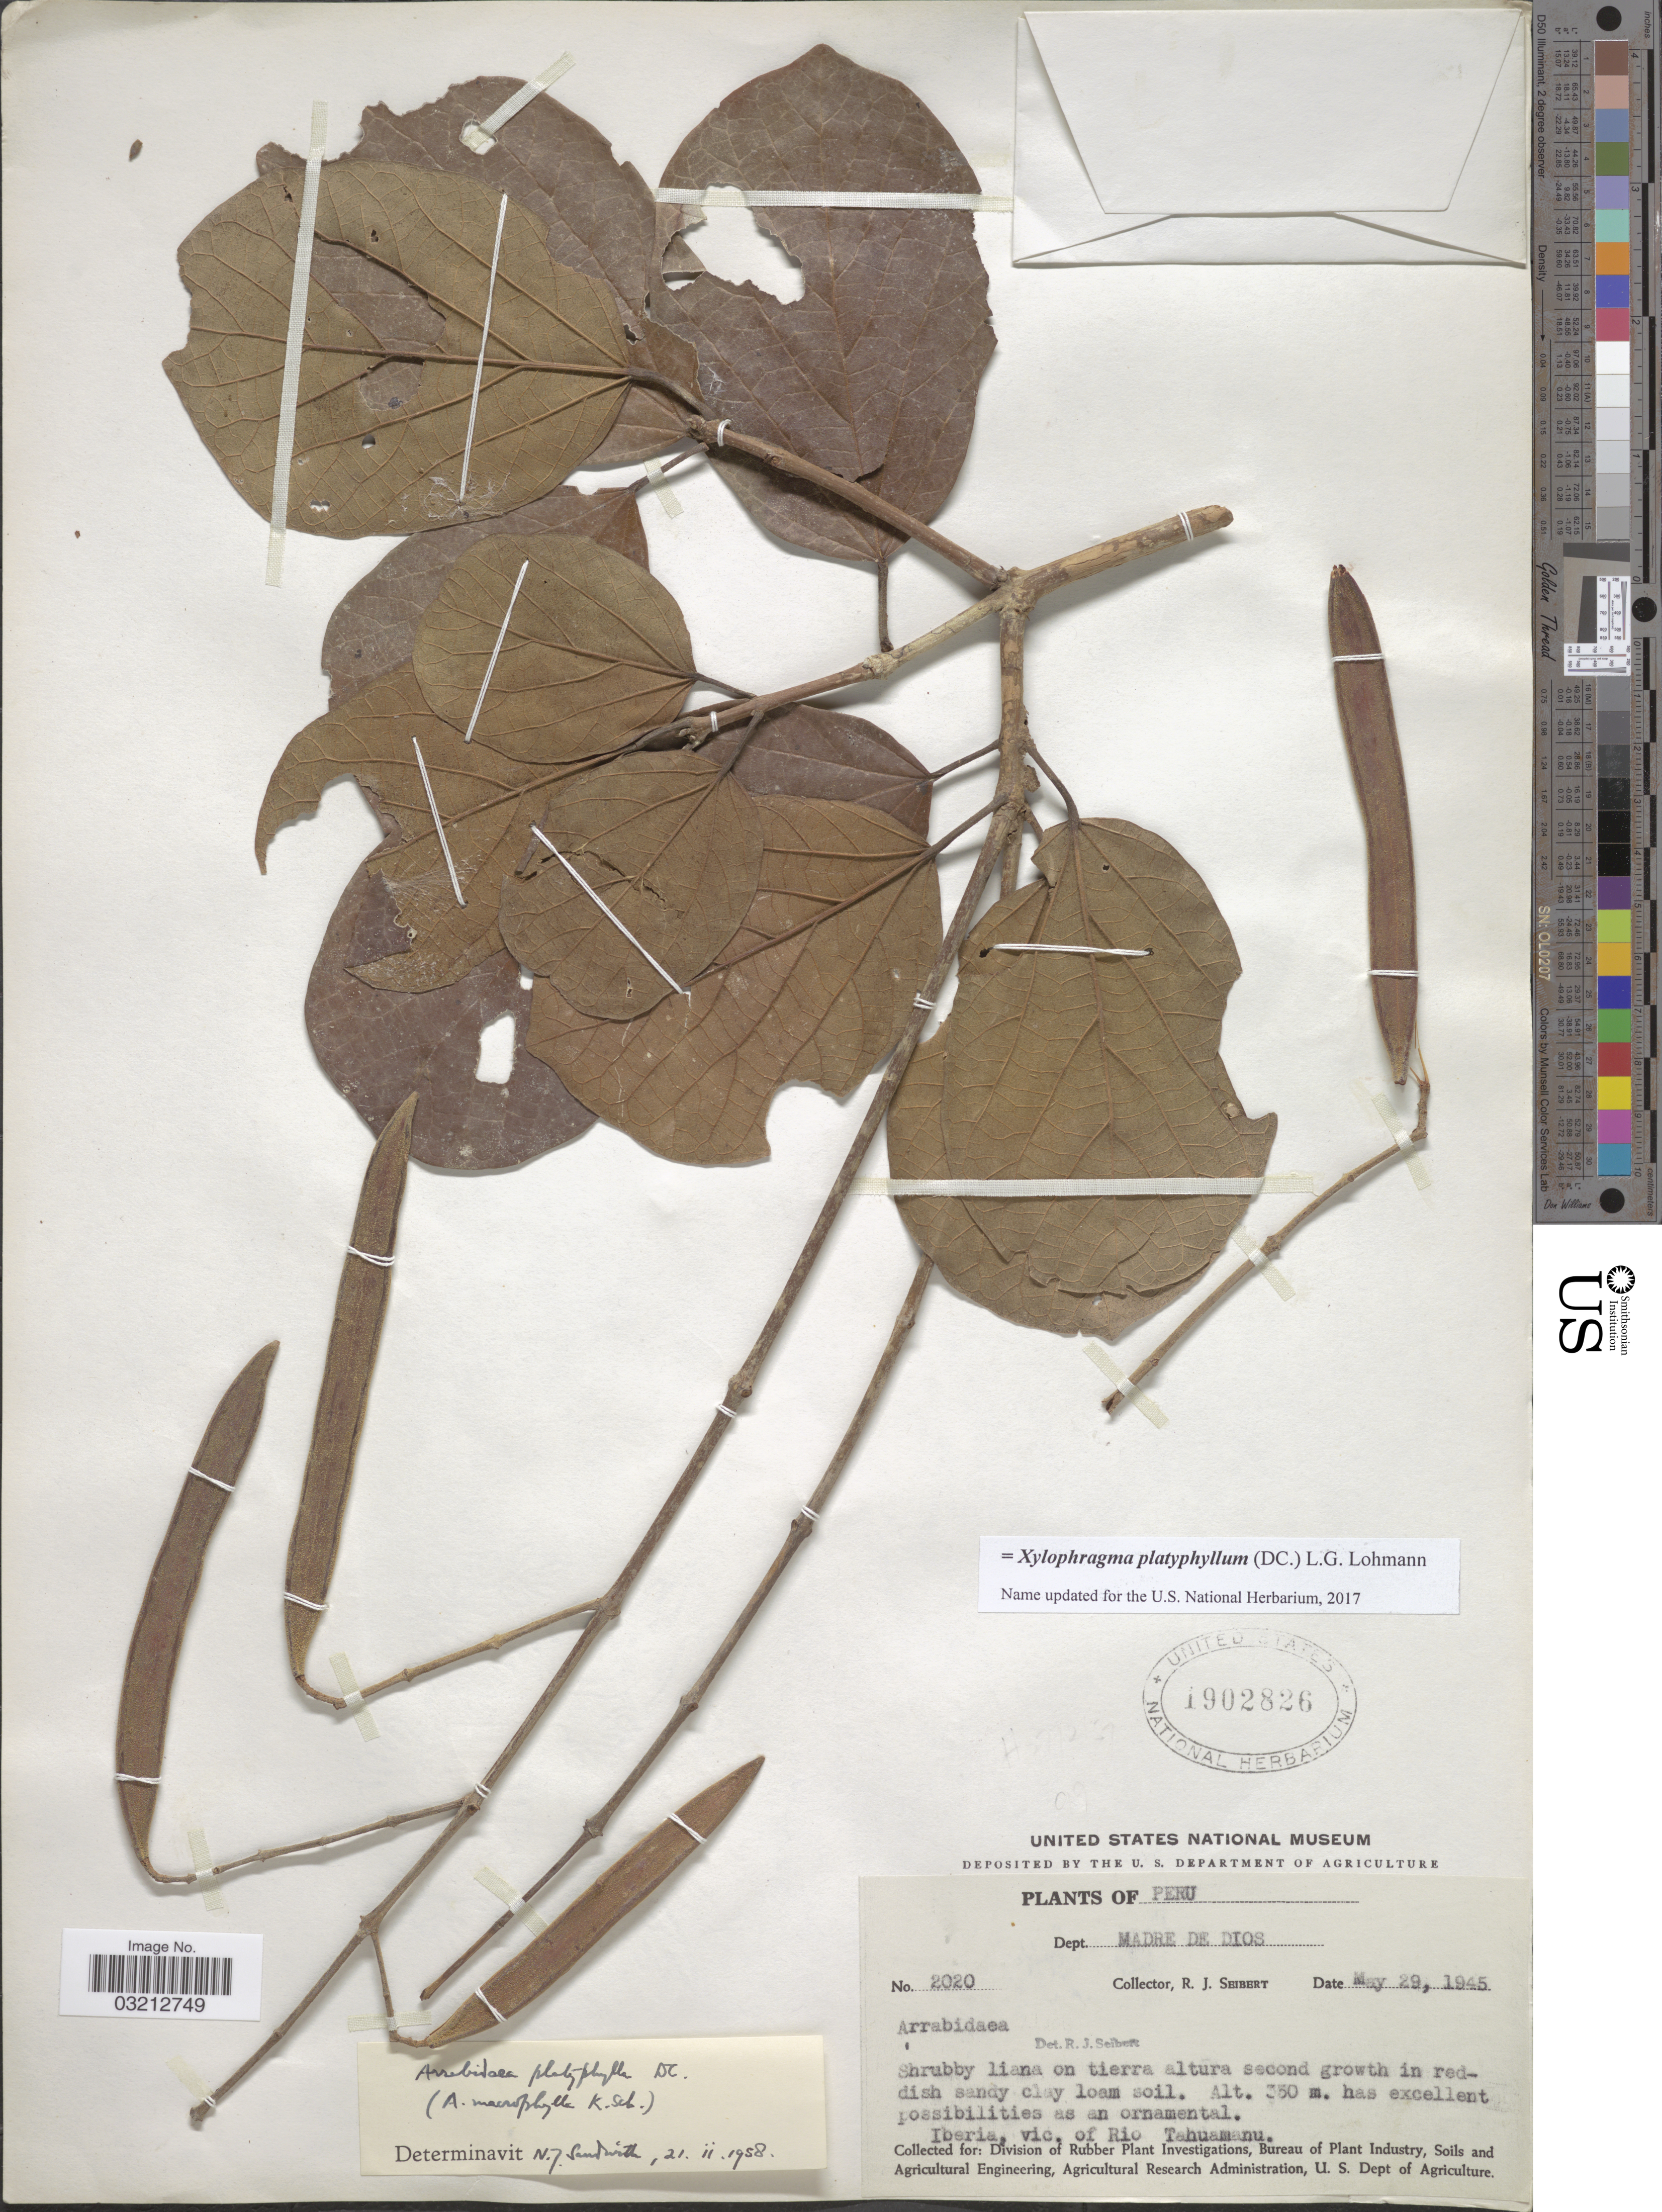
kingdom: Plantae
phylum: Tracheophyta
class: Magnoliopsida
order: Lamiales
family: Bignoniaceae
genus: Xylophragma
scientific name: Xylophragma platyphyllum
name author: (DC.) L.G. Lohmann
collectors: R. J. Seibert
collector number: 2020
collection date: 1945-05-29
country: Peru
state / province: Madre de Dios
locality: Dept. Madre de Dios. Iberia, vic. of Rio Tahuamanu.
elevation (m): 350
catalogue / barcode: US 1902826